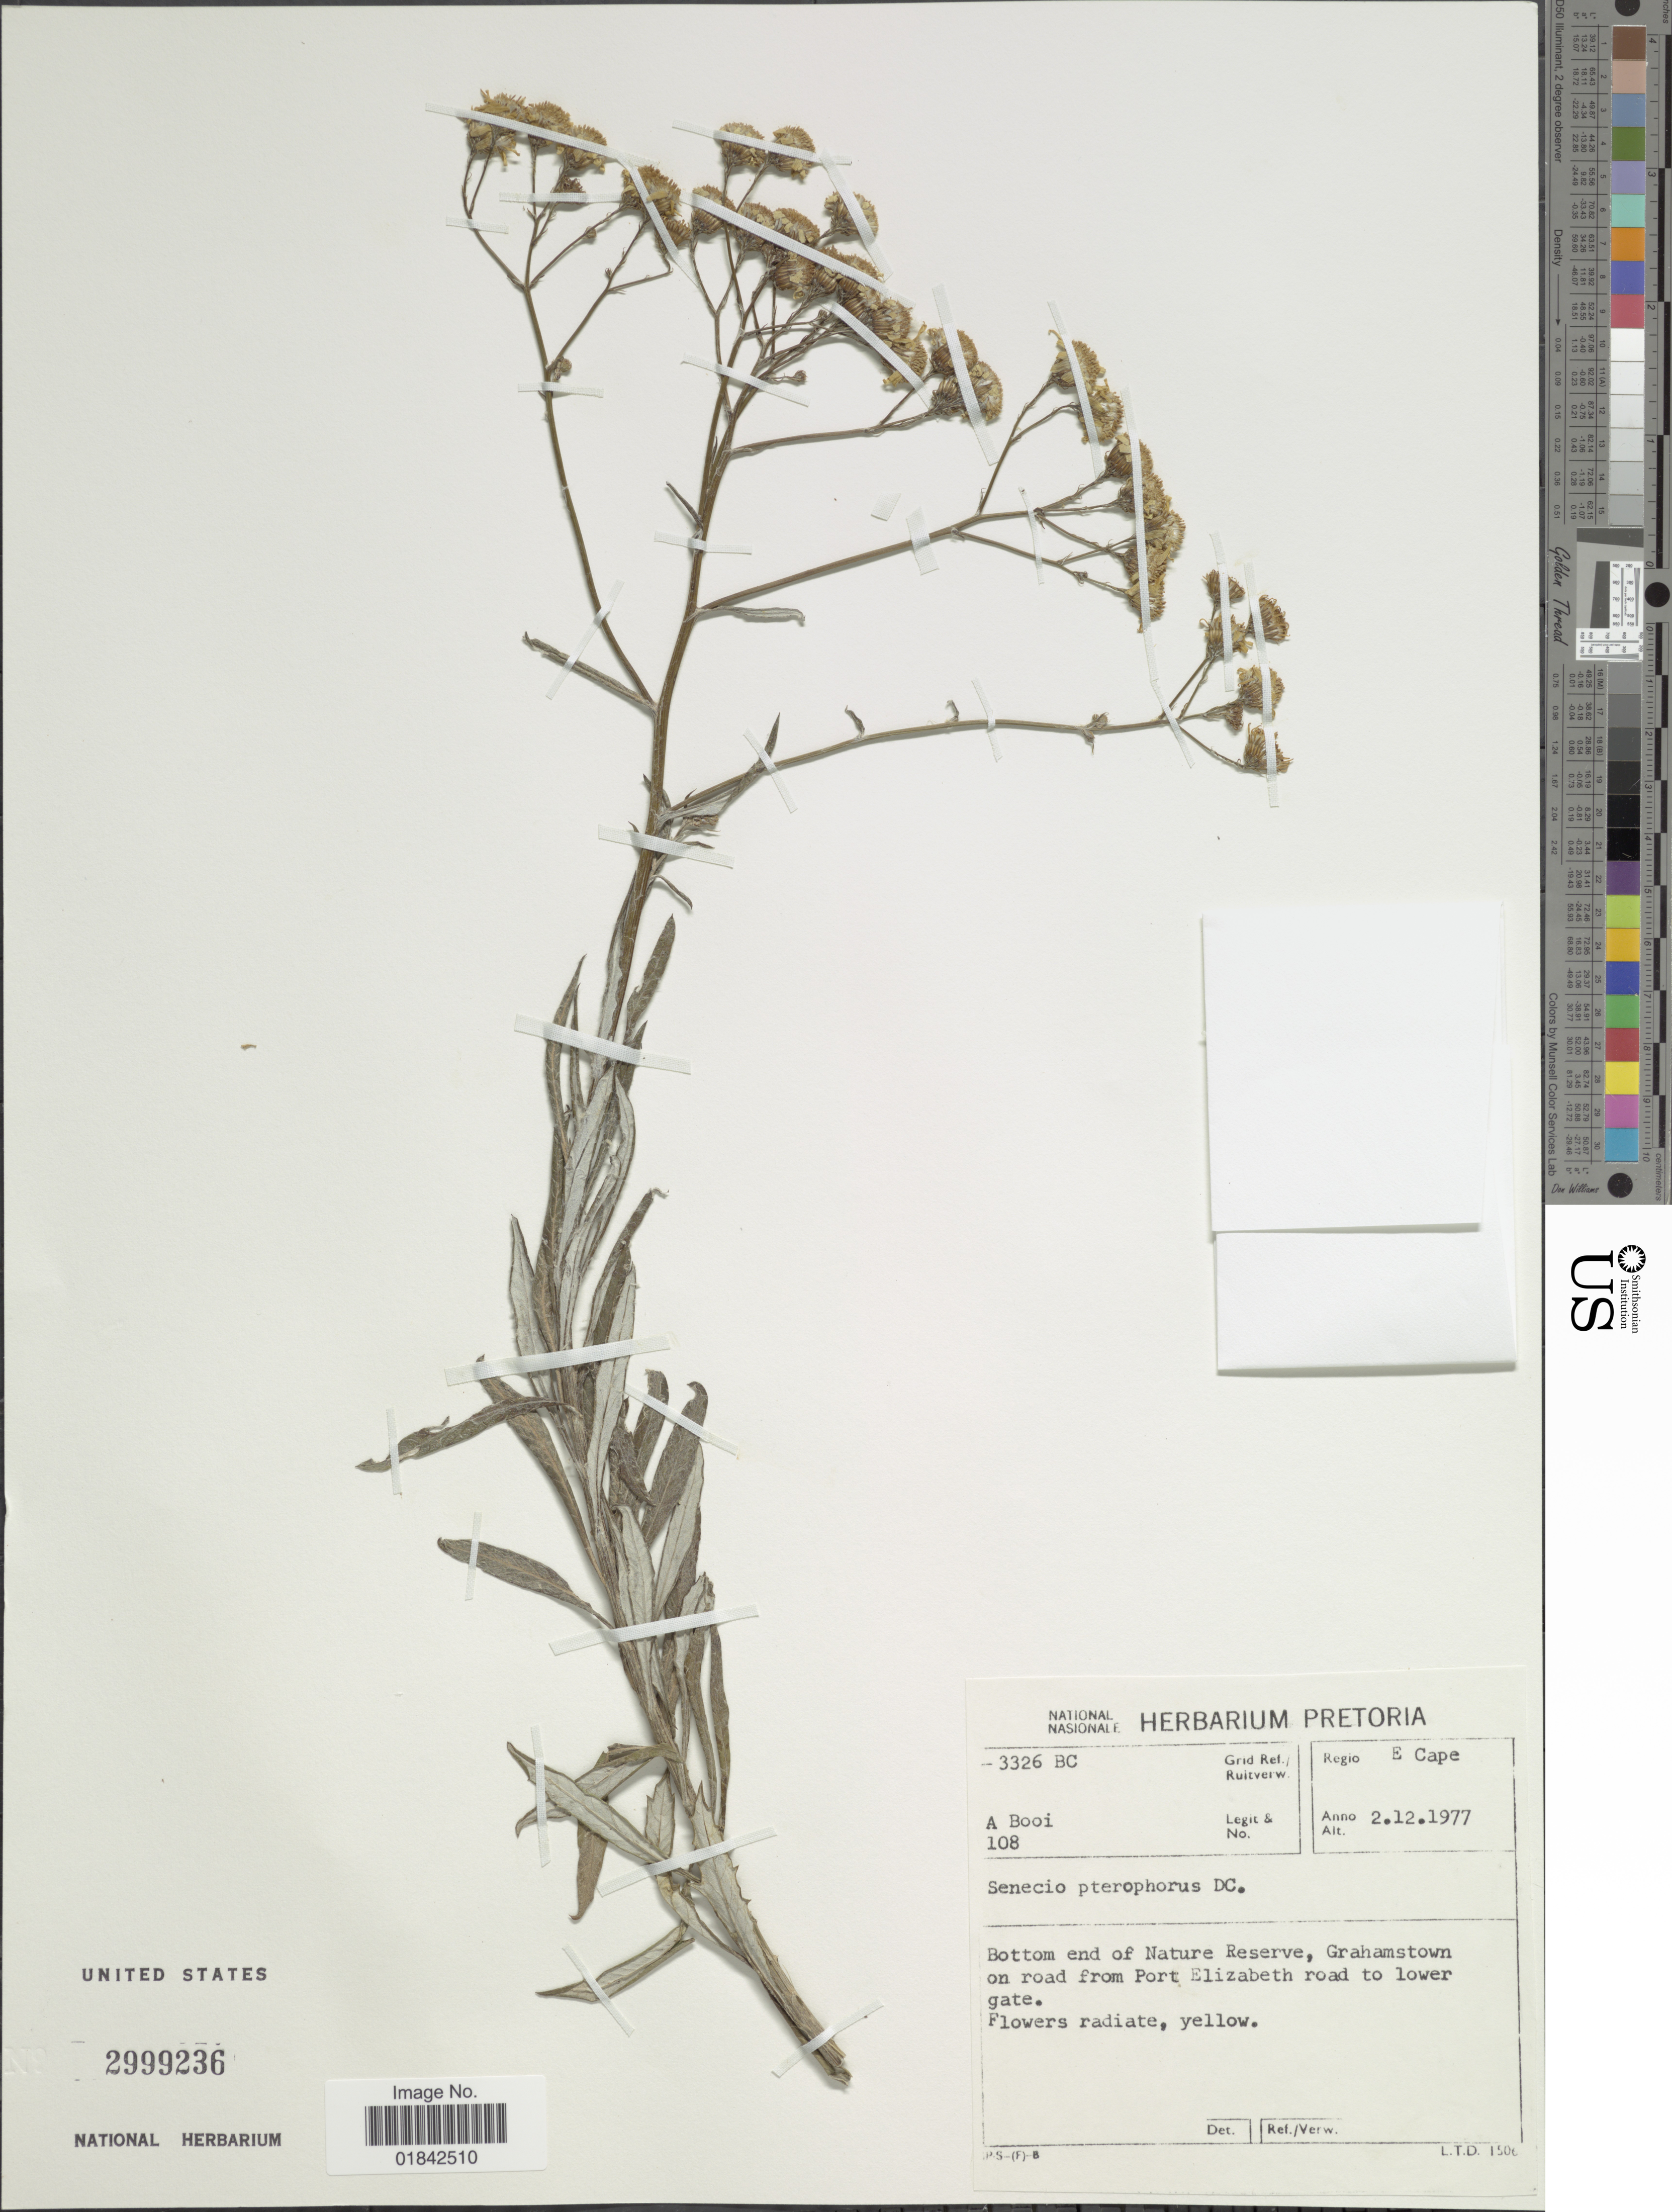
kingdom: Plantae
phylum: Tracheophyta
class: Magnoliopsida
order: Asterales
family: Asteraceae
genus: Senecio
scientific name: Senecio pterophorus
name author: DC.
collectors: A. Booi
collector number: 108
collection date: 1977-12-02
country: South Africa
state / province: Eastern Cape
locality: Botton end of Nature Reserve, Grahamstown on road from Port Elizabeth road to lower gate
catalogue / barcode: US 2999236